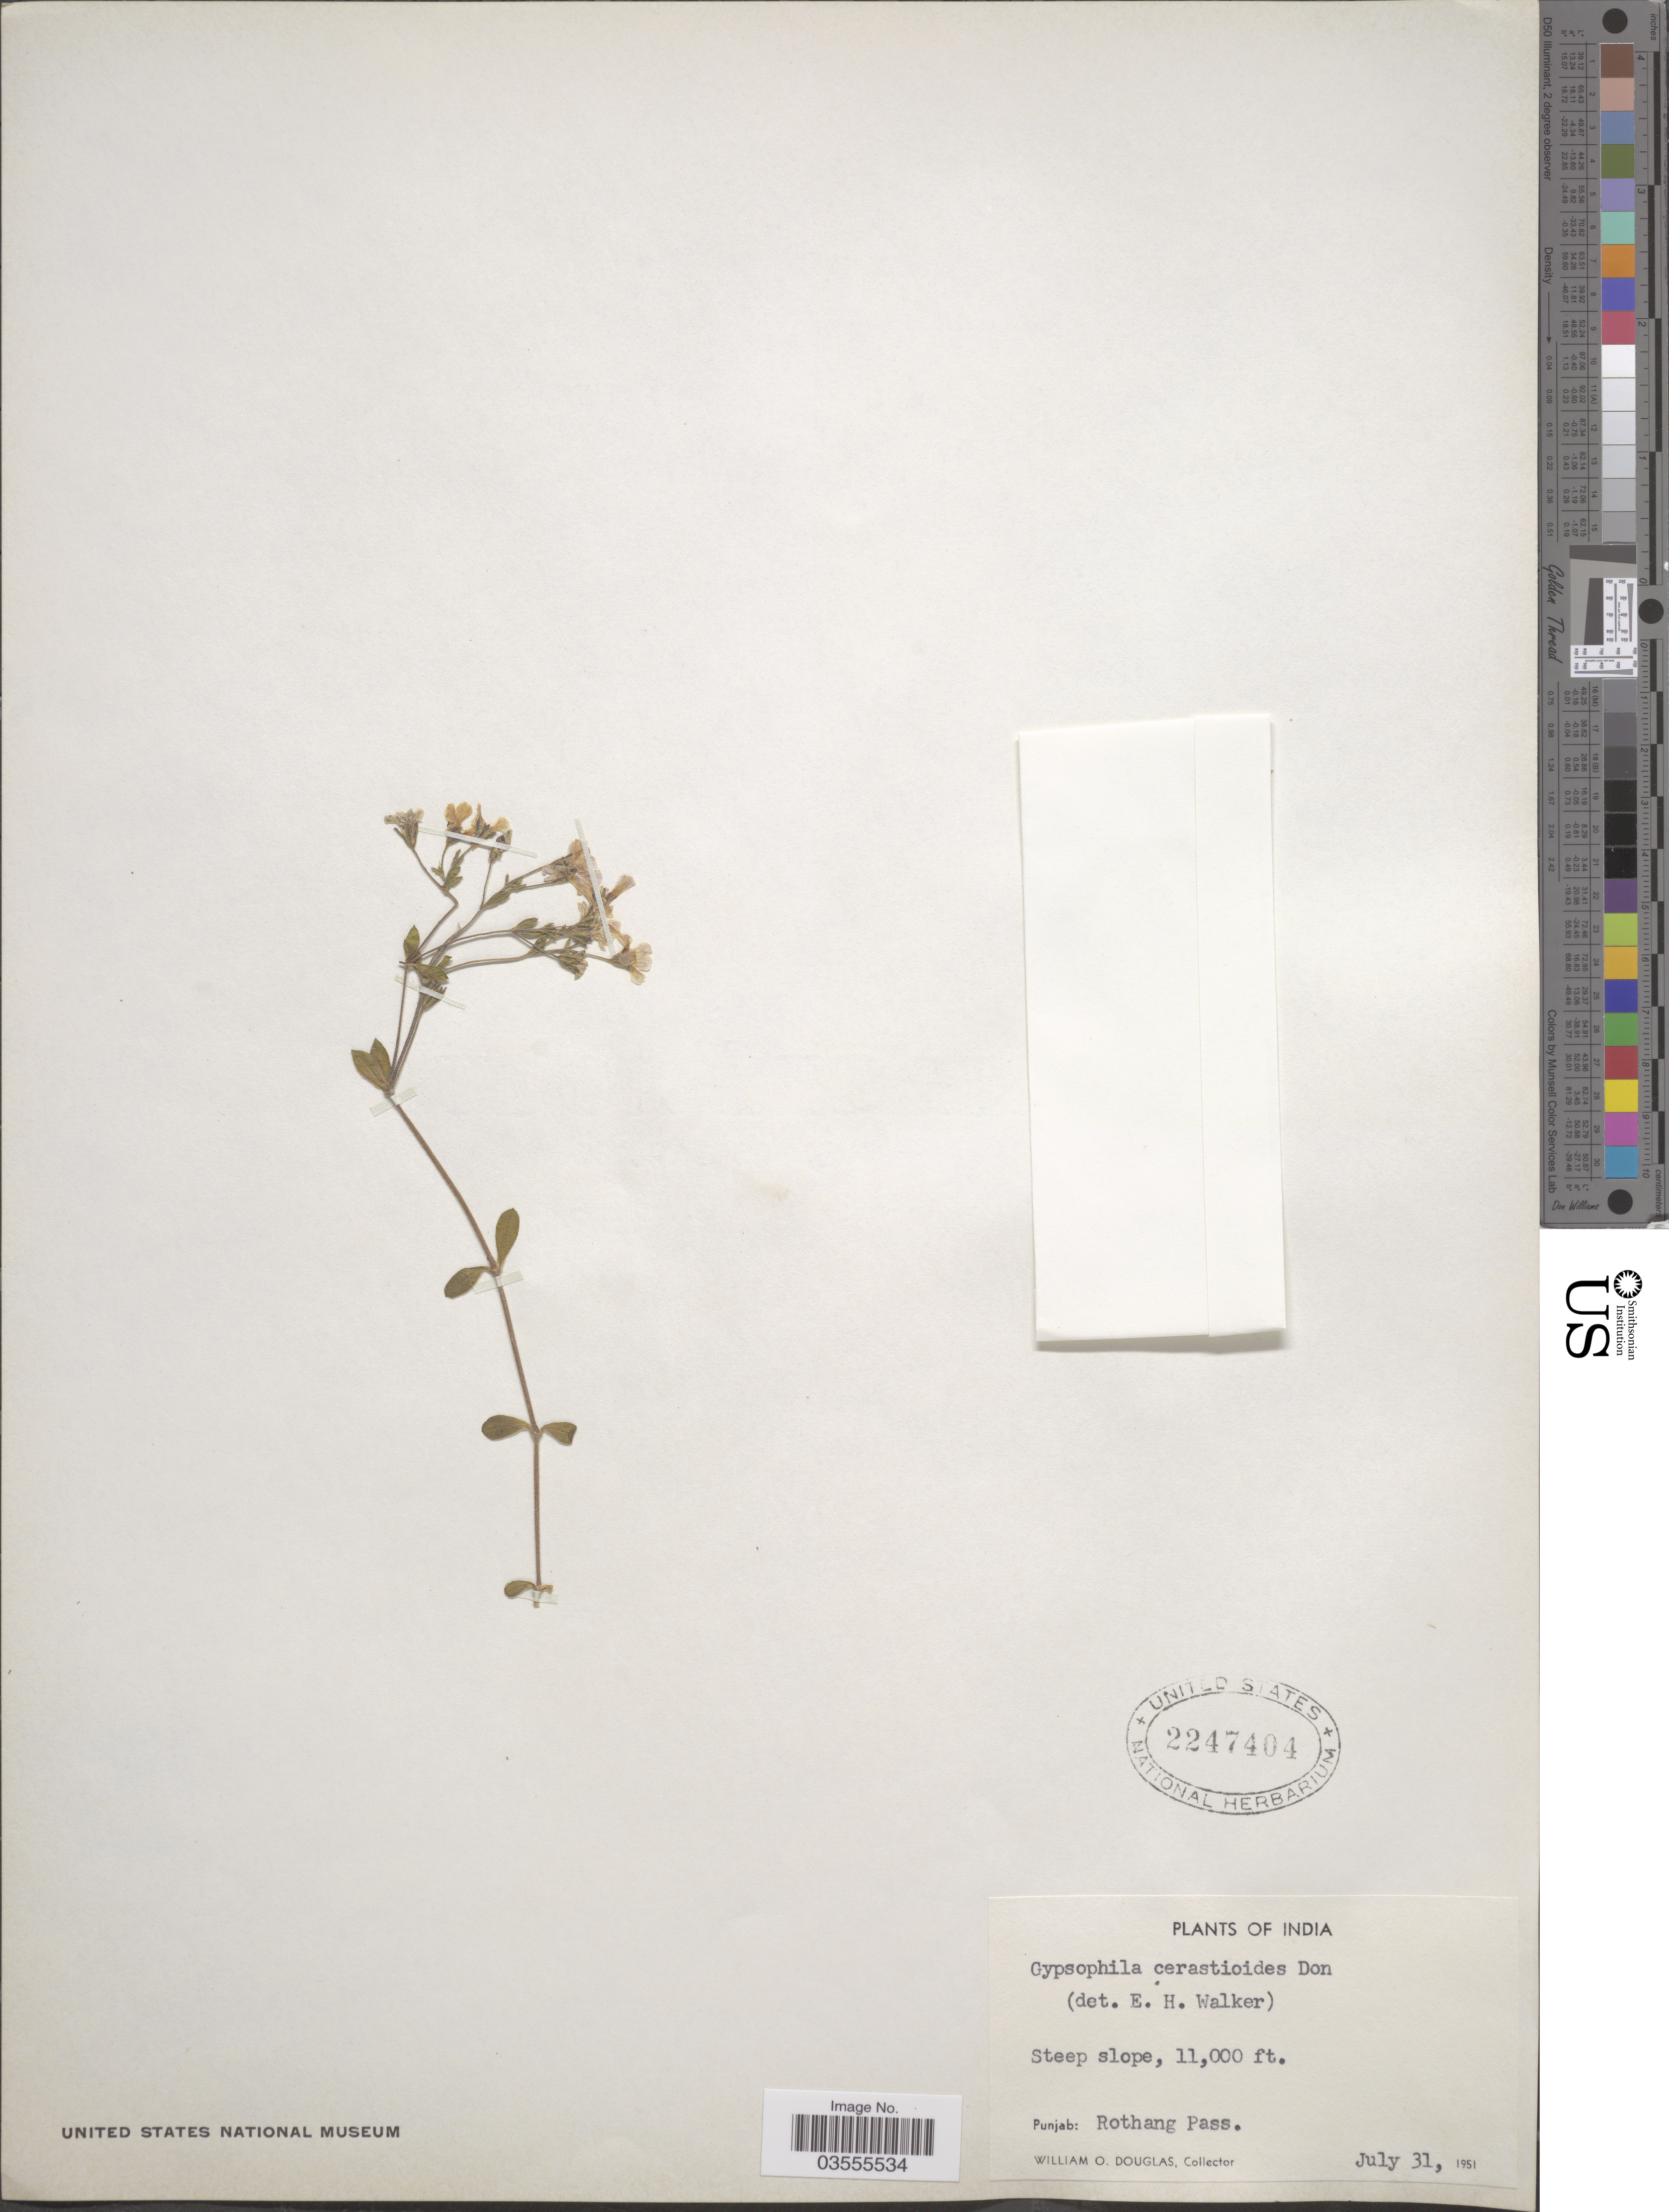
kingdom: Plantae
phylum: Tracheophyta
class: Magnoliopsida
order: Caryophyllales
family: Caryophyllaceae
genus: Gypsophila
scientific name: Gypsophila cerastioides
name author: D. Don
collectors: W. Douglas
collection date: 1951-07-31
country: India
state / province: Punjab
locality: Rothang Pass.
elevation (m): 3353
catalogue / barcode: US 2247404